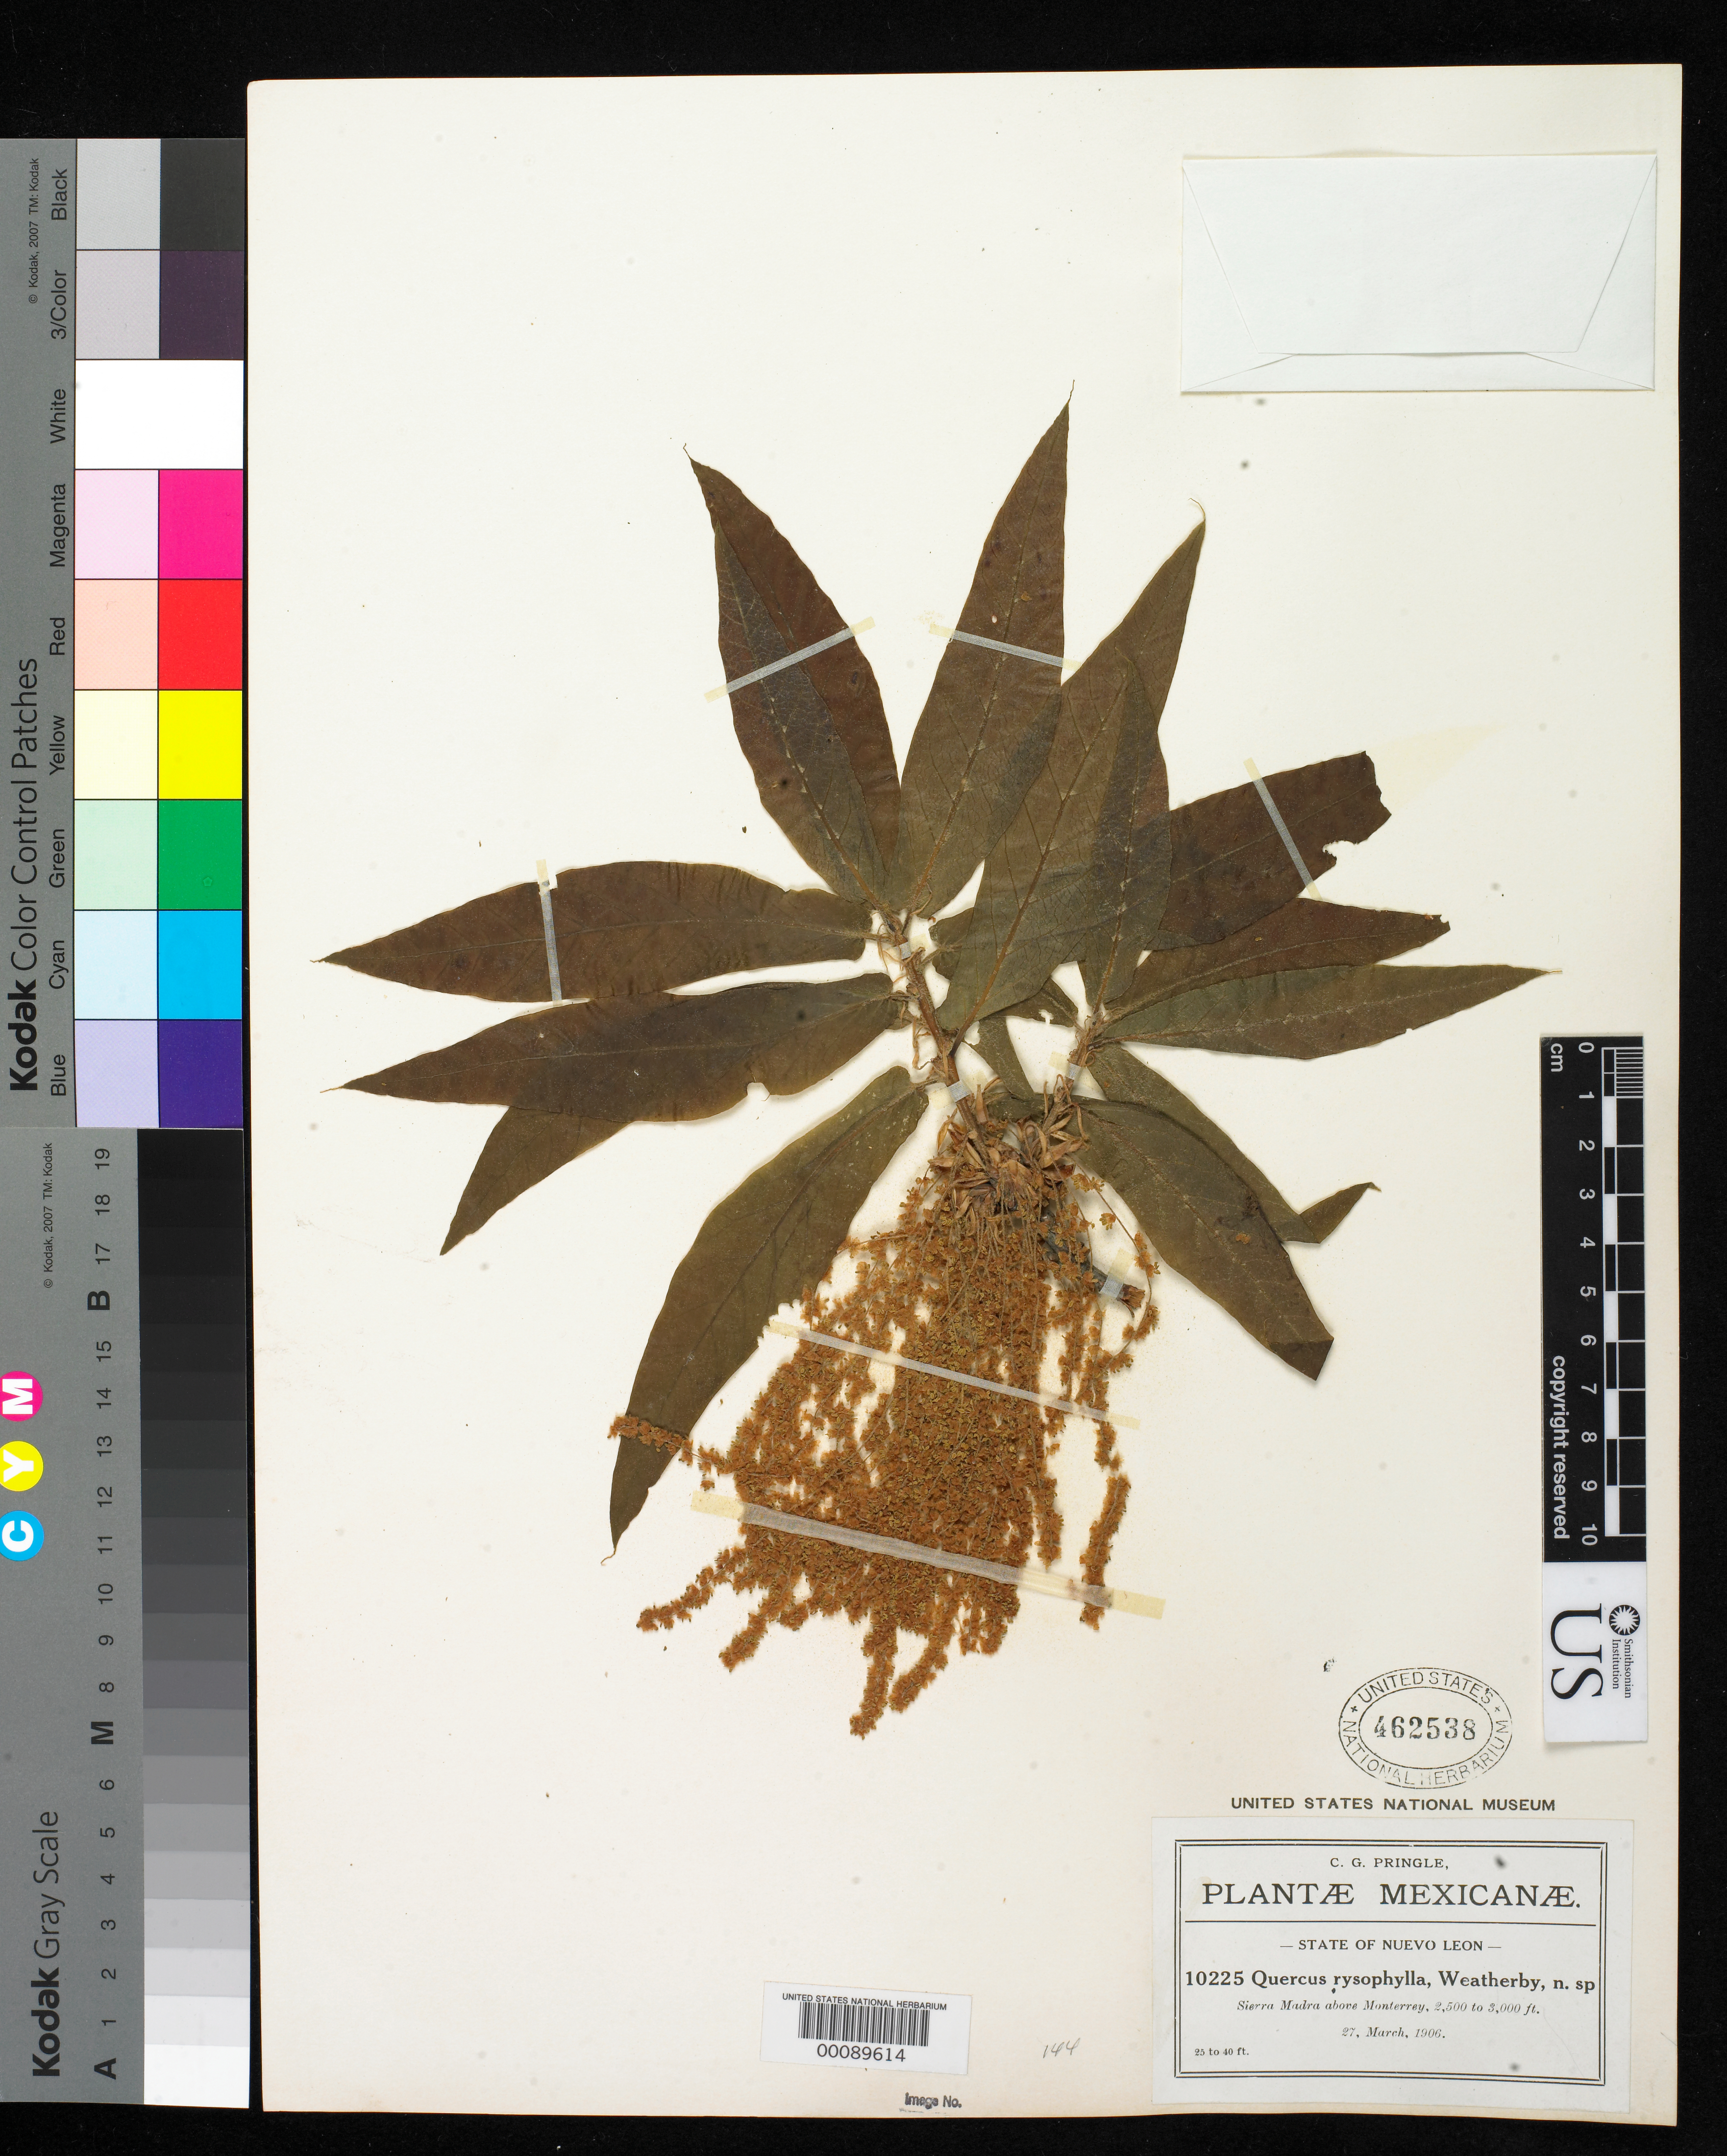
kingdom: Plantae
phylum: Tracheophyta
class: Magnoliopsida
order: Fagales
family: Fagaceae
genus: Quercus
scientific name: Quercus rysophylla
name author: Weath.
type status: Isolectotype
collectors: C. G. Pringle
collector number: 10225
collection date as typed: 27 Mar 1906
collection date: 1906-03-27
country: Mexico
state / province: Nuevo León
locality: Sierra Madre above Monterey.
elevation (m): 762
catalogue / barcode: US 462538